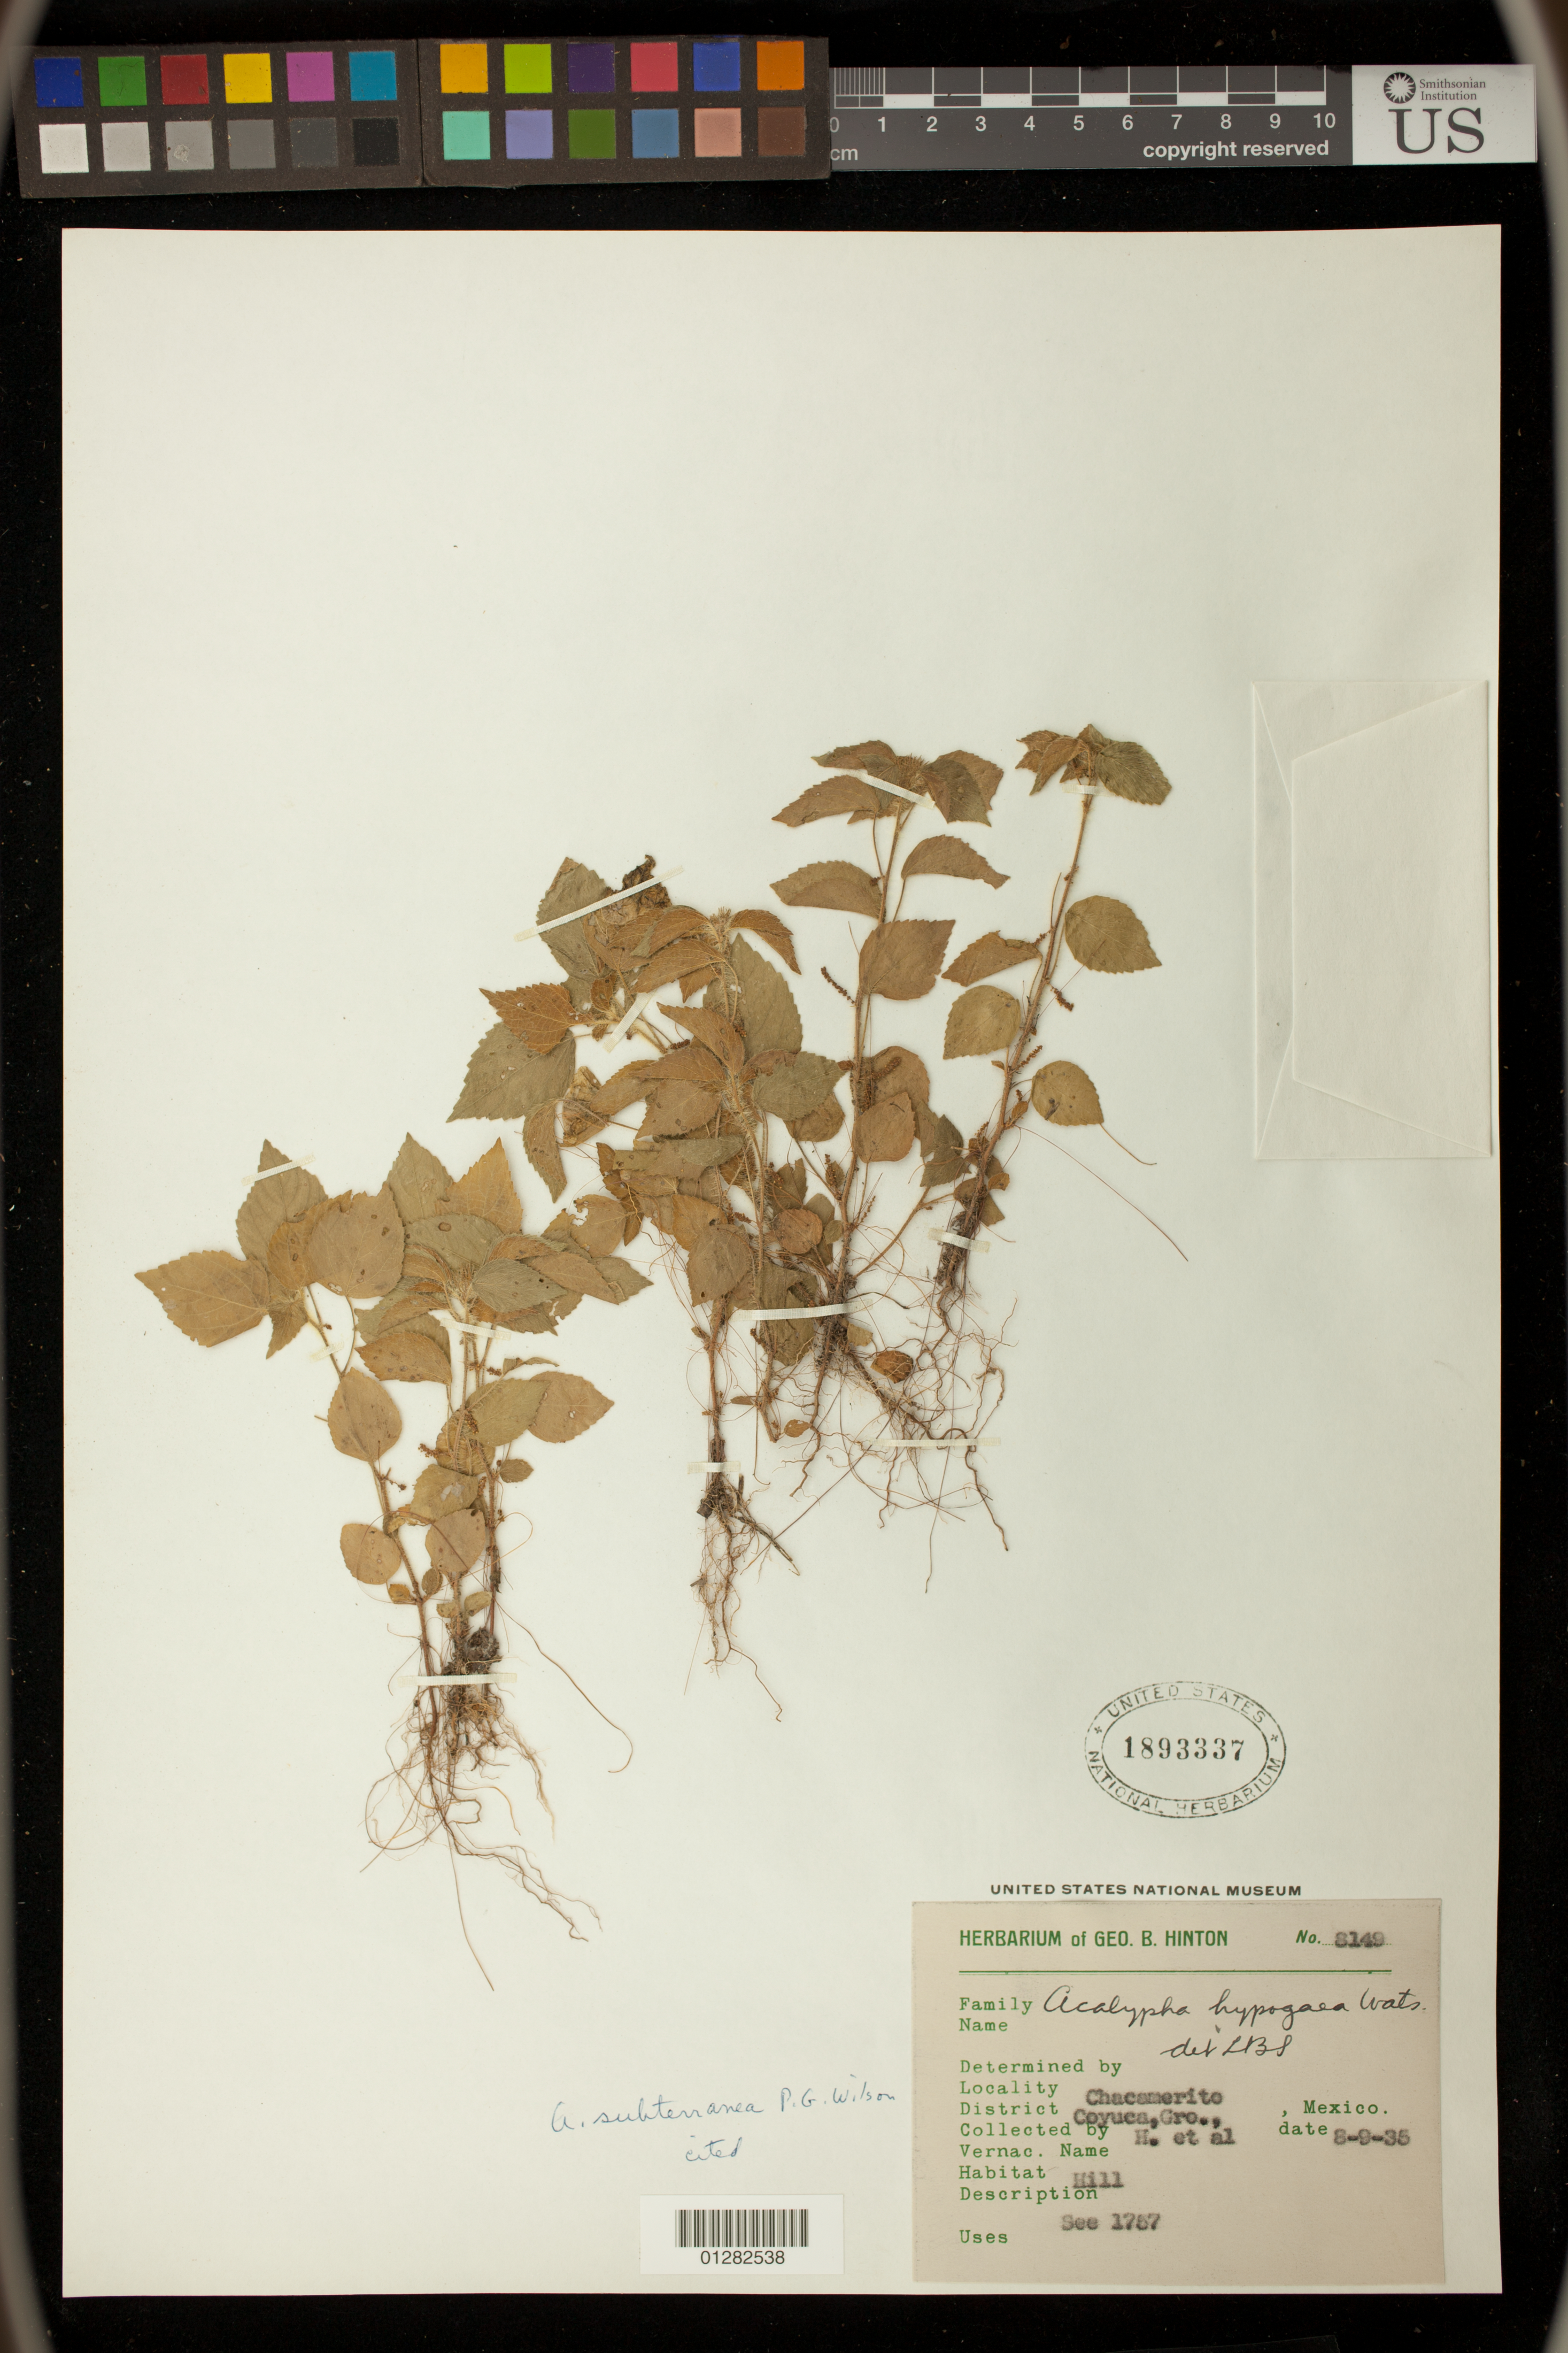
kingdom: Plantae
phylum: Tracheophyta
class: Magnoliopsida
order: Malpighiales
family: Euphorbiaceae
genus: Acalypha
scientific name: Acalypha subterranea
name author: Paul G. Wilson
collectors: E. K. Balls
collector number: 8149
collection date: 1935-08-09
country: Mexico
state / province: Guerrero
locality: Chacamerito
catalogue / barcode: US 1893337